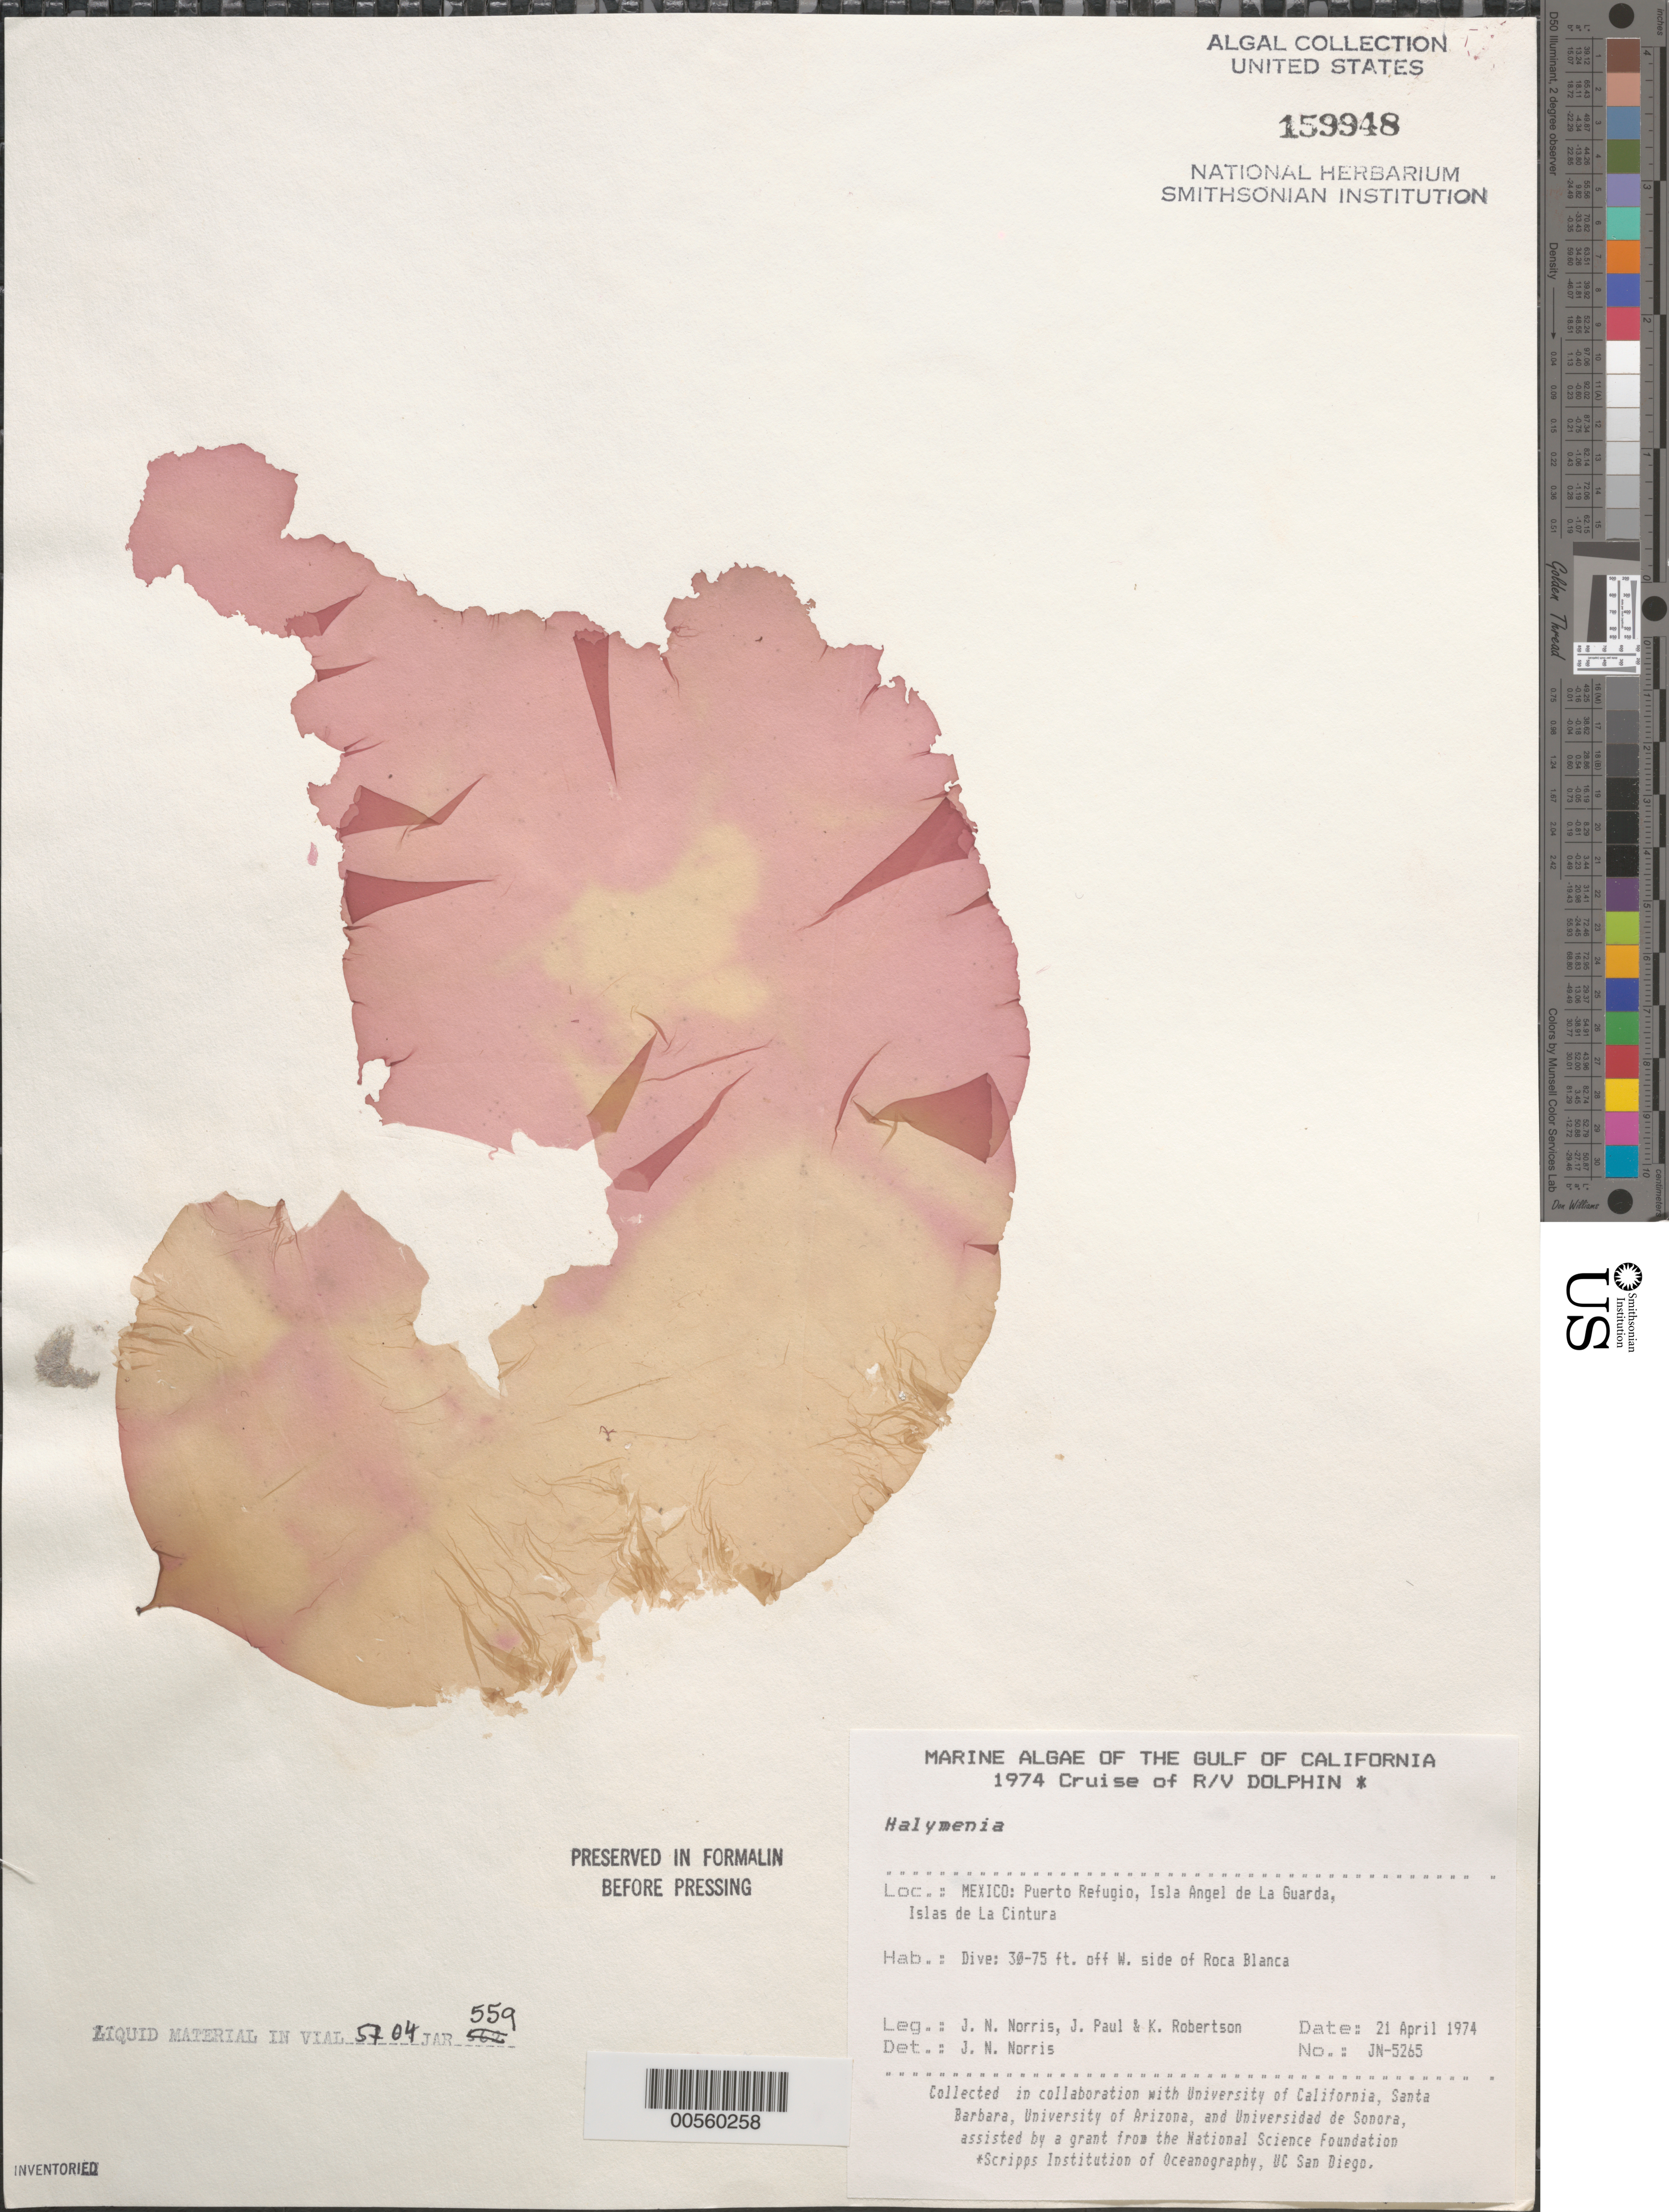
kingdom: Plantae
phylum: Rhodophyta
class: Florideophyceae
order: Halymeniales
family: Halymeniaceae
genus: Halymenia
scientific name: Halymenia sp.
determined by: Norris, James N.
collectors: J. N. Norris, J. Paul & K. Robertson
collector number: JN-5265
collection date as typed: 21 Apr 1974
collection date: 1974-04-21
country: Mexico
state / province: Baja California Norte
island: Isla Angel de la Guarda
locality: Roca Blanca, Puerto Refugio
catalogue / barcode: US 159948